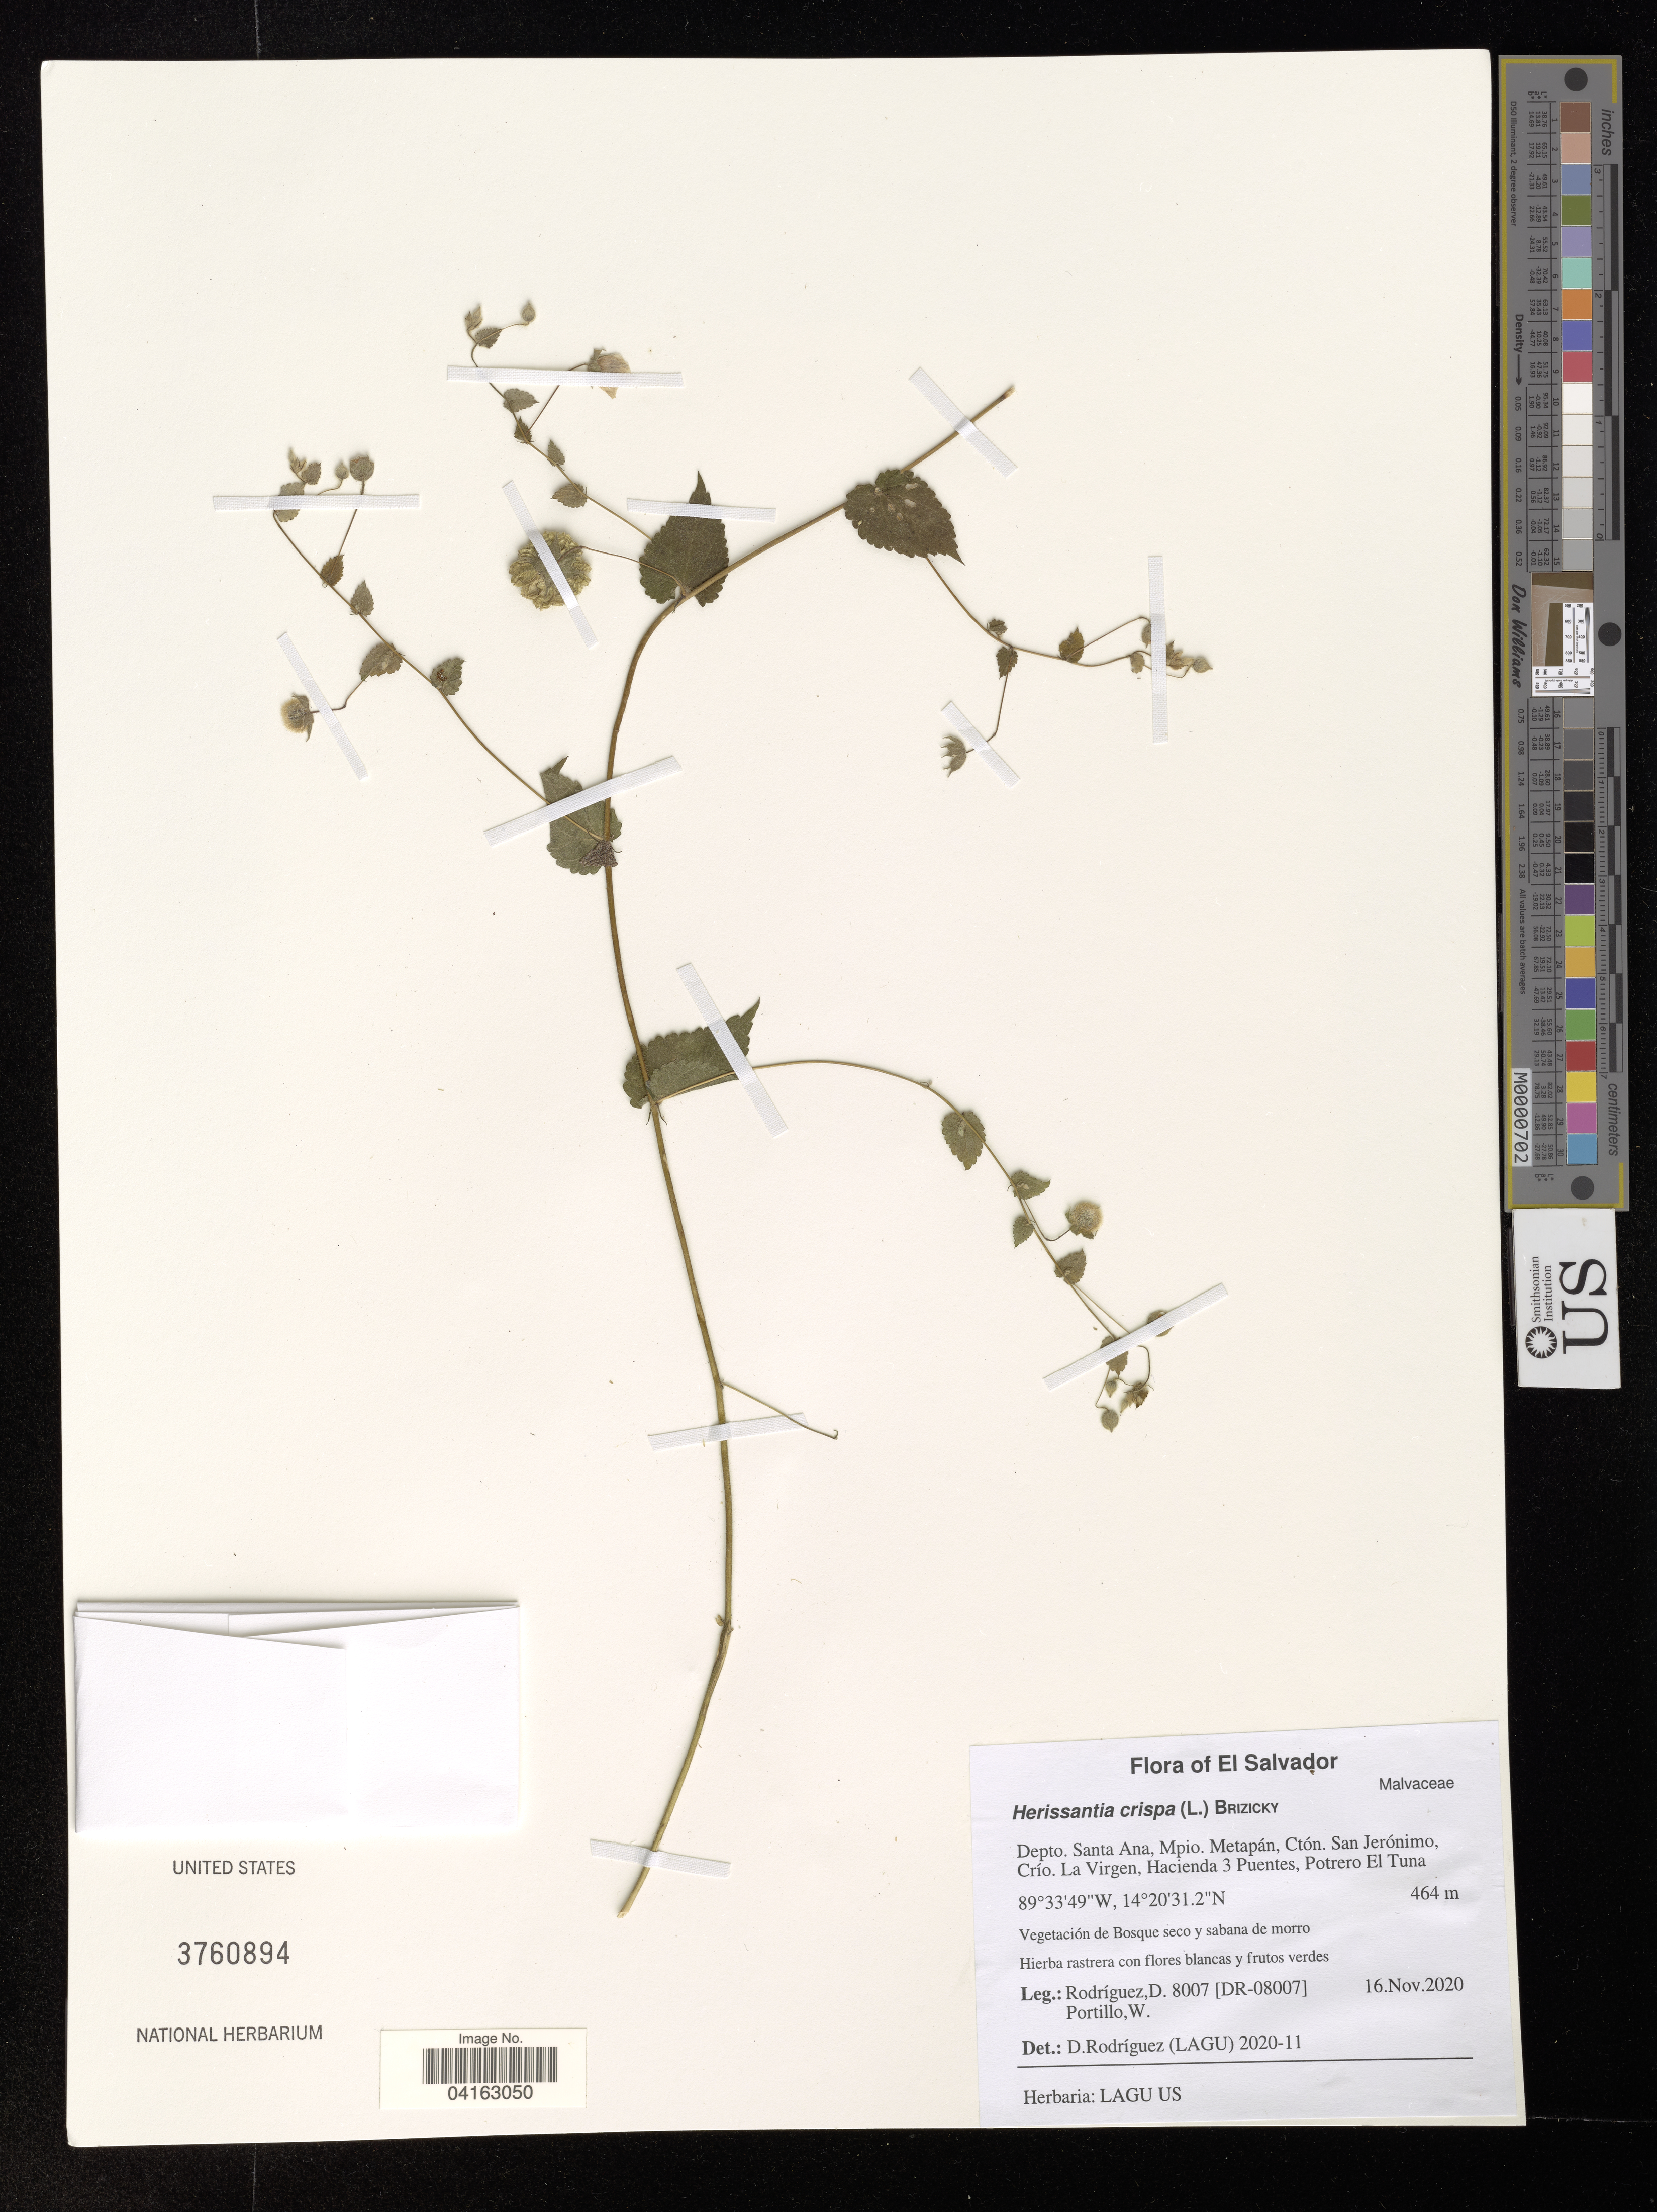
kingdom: Plantae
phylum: Tracheophyta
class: Magnoliopsida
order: Malvales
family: Malvaceae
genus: Herissantia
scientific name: Herissantia crispa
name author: (L.) Brizicky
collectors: D. Rodriguez & W. Portillo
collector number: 8007/DR-08007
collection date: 2020-11-16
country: El Salvador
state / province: Santa Ana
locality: Mpio. Metapán, Ctón. San Jerónimo, Crío. La Virgen, Hacienda 3 Puentes, Potrero El Tuna.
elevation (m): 464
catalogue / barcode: US 3760894